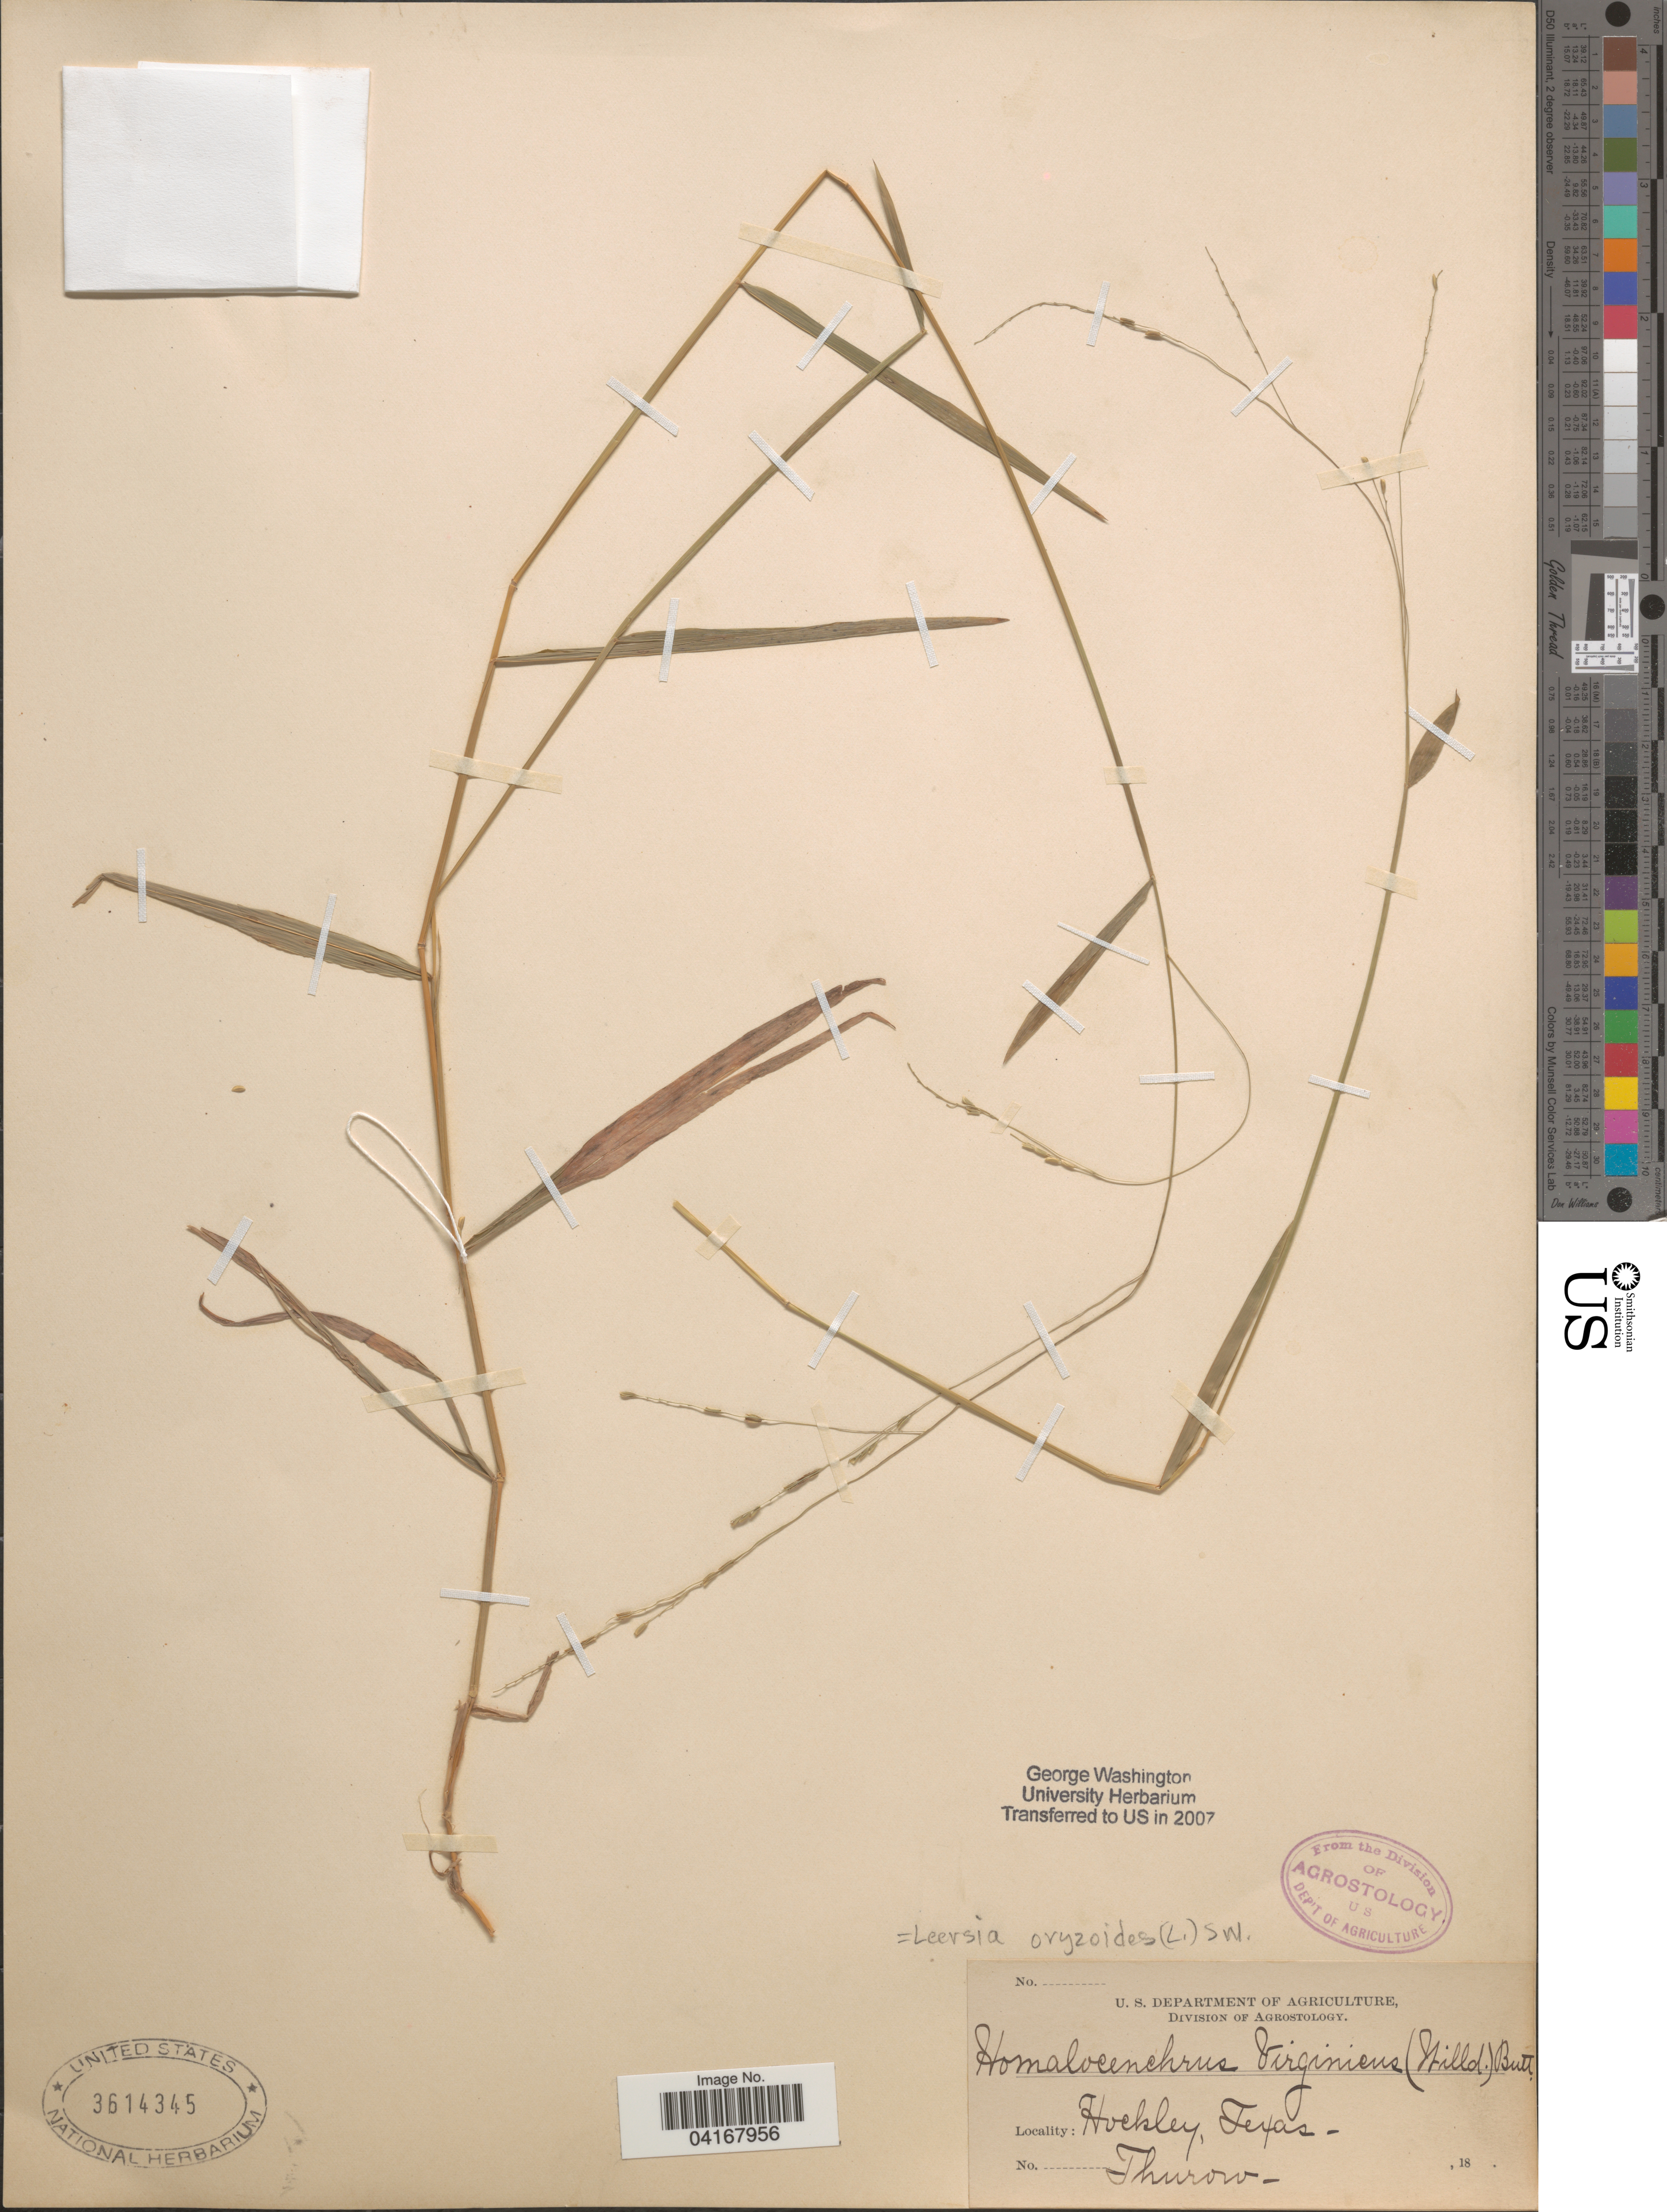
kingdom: Plantae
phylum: Tracheophyta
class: Liliopsida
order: Poales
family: Poaceae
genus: Leersia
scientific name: Leersia oryzoides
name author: (L.) Sw.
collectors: Thurow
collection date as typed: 18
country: United States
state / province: Texas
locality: Hockley.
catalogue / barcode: US 3614345